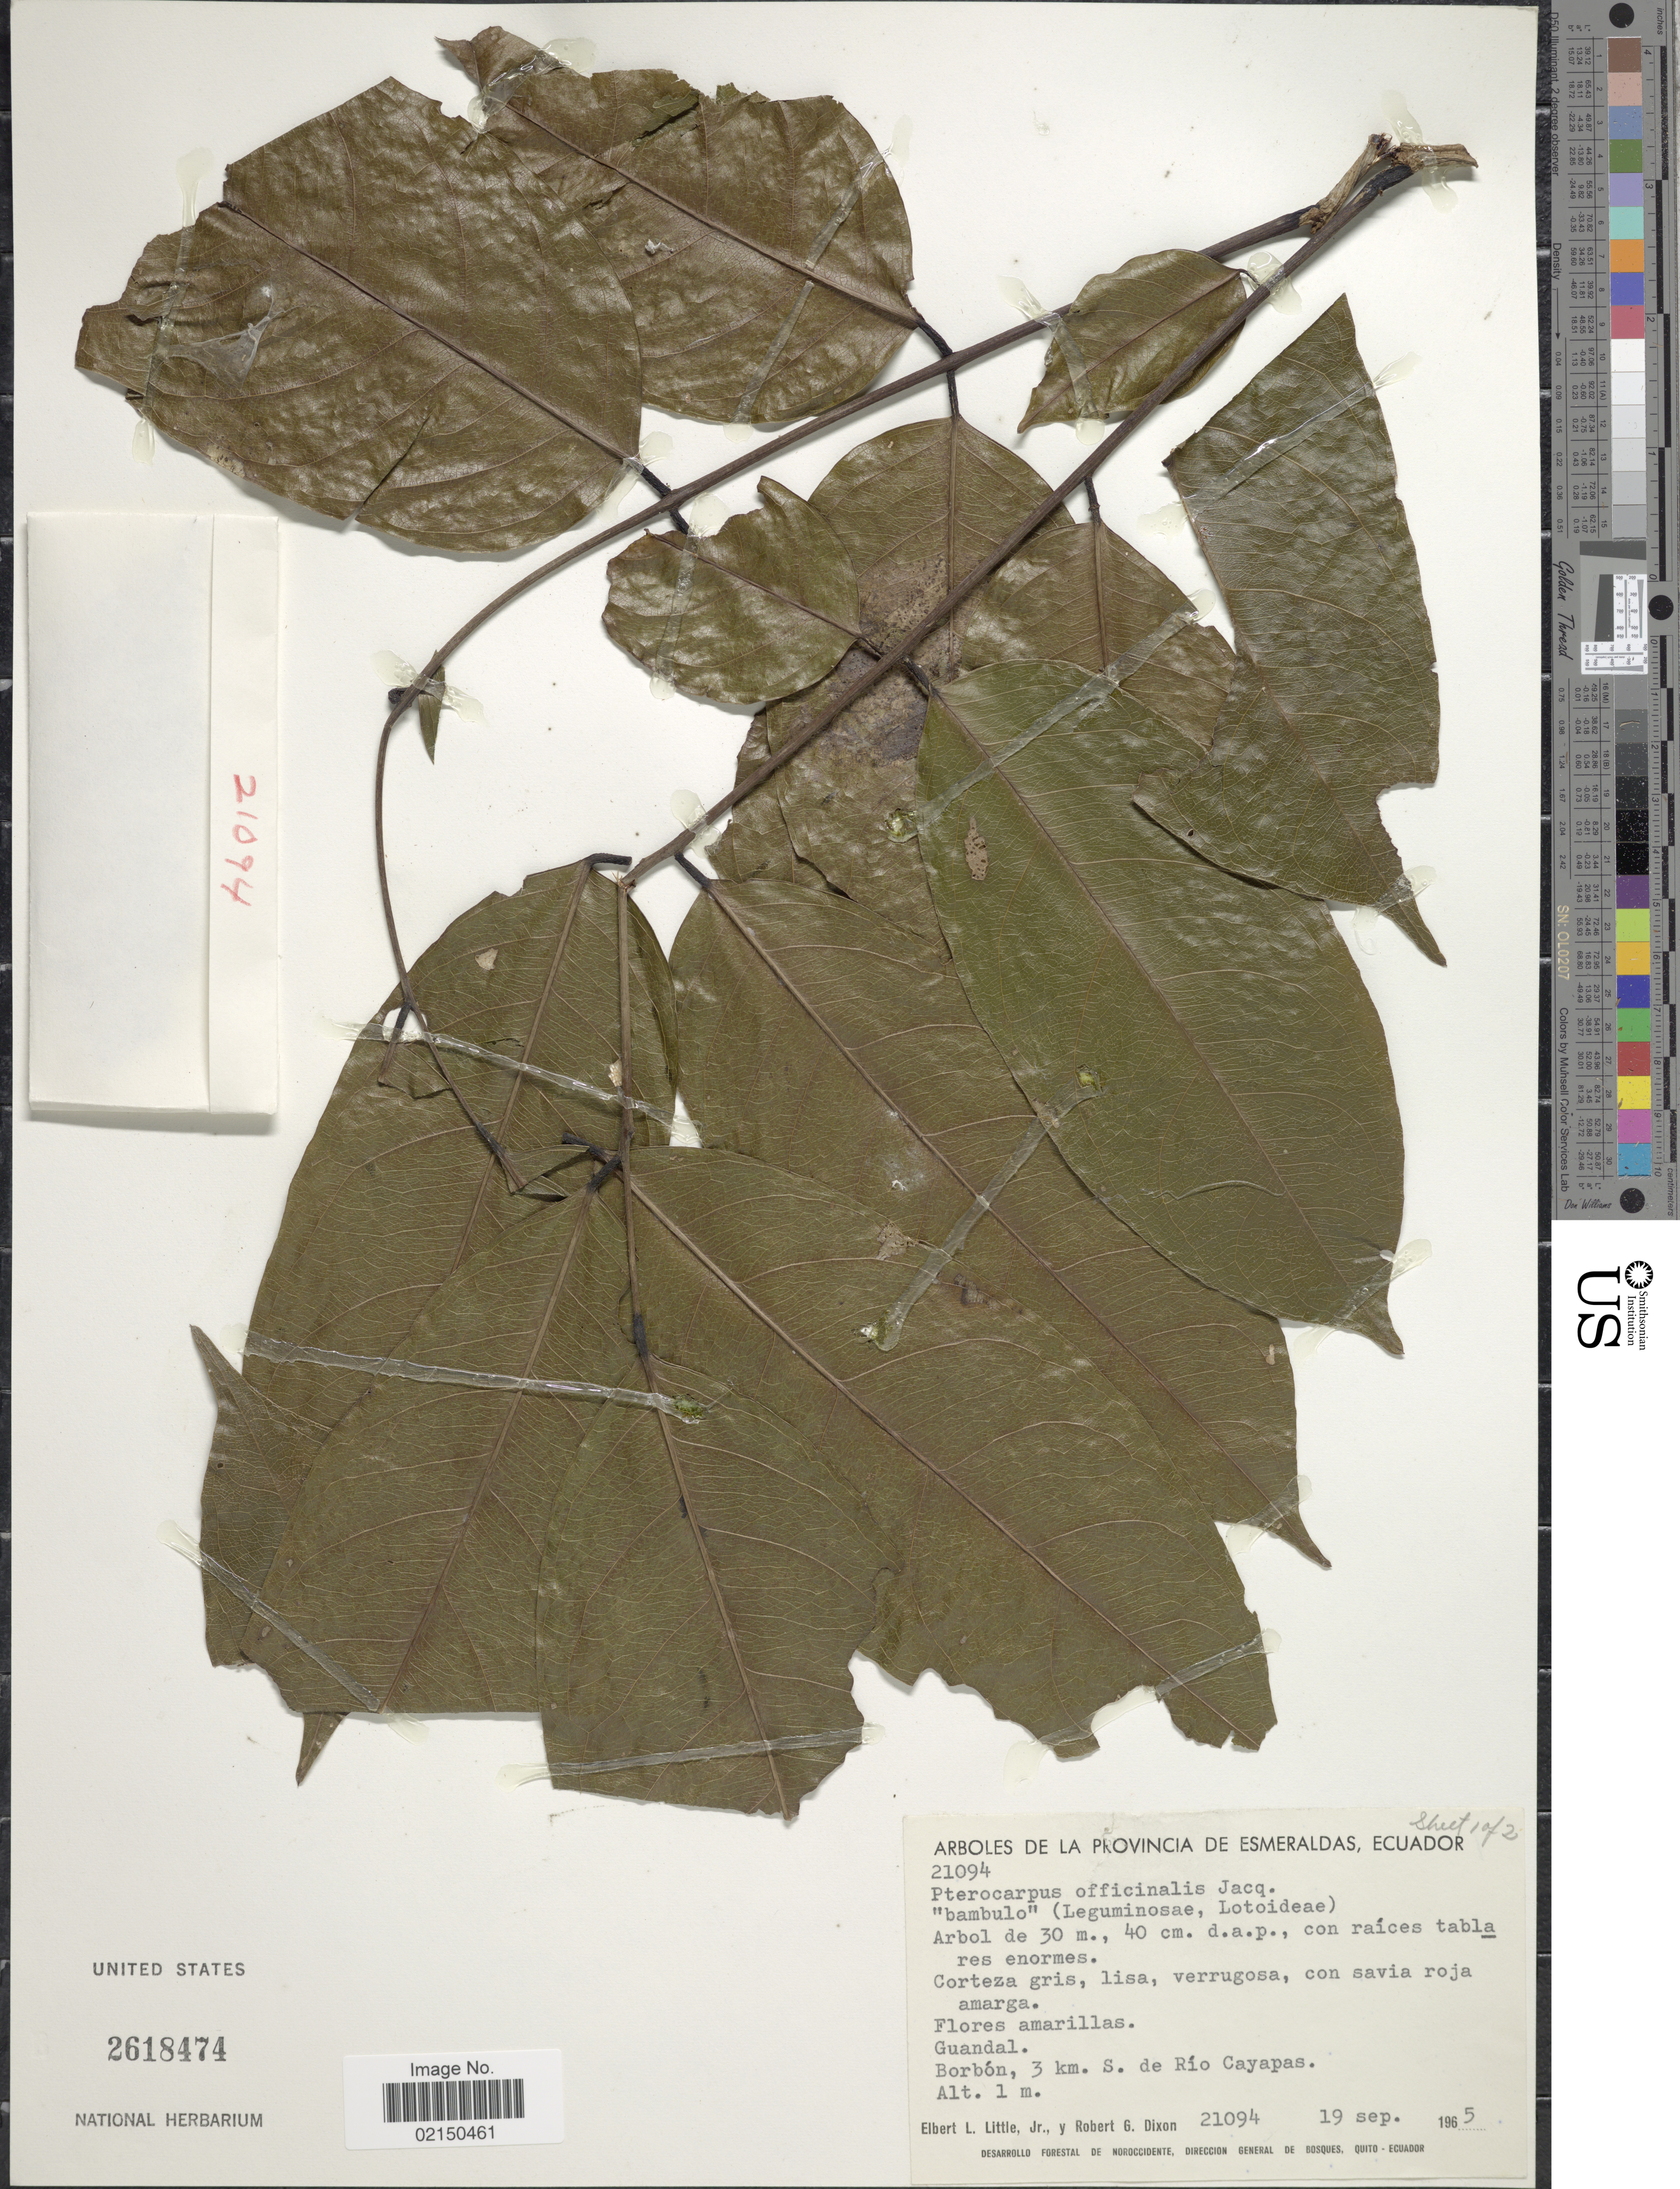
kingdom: Plantae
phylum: Tracheophyta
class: Magnoliopsida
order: Fabales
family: Fabaceae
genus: Pterocarpus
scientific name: Pterocarpus officinalis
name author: Jacq.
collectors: E. L. Little & R. G. Dixon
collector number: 21094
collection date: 1965-09-19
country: Ecuador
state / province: Esmeraldas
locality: Borbon, 3 km. s. de Rio Cayapas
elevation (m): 1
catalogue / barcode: US 2618474